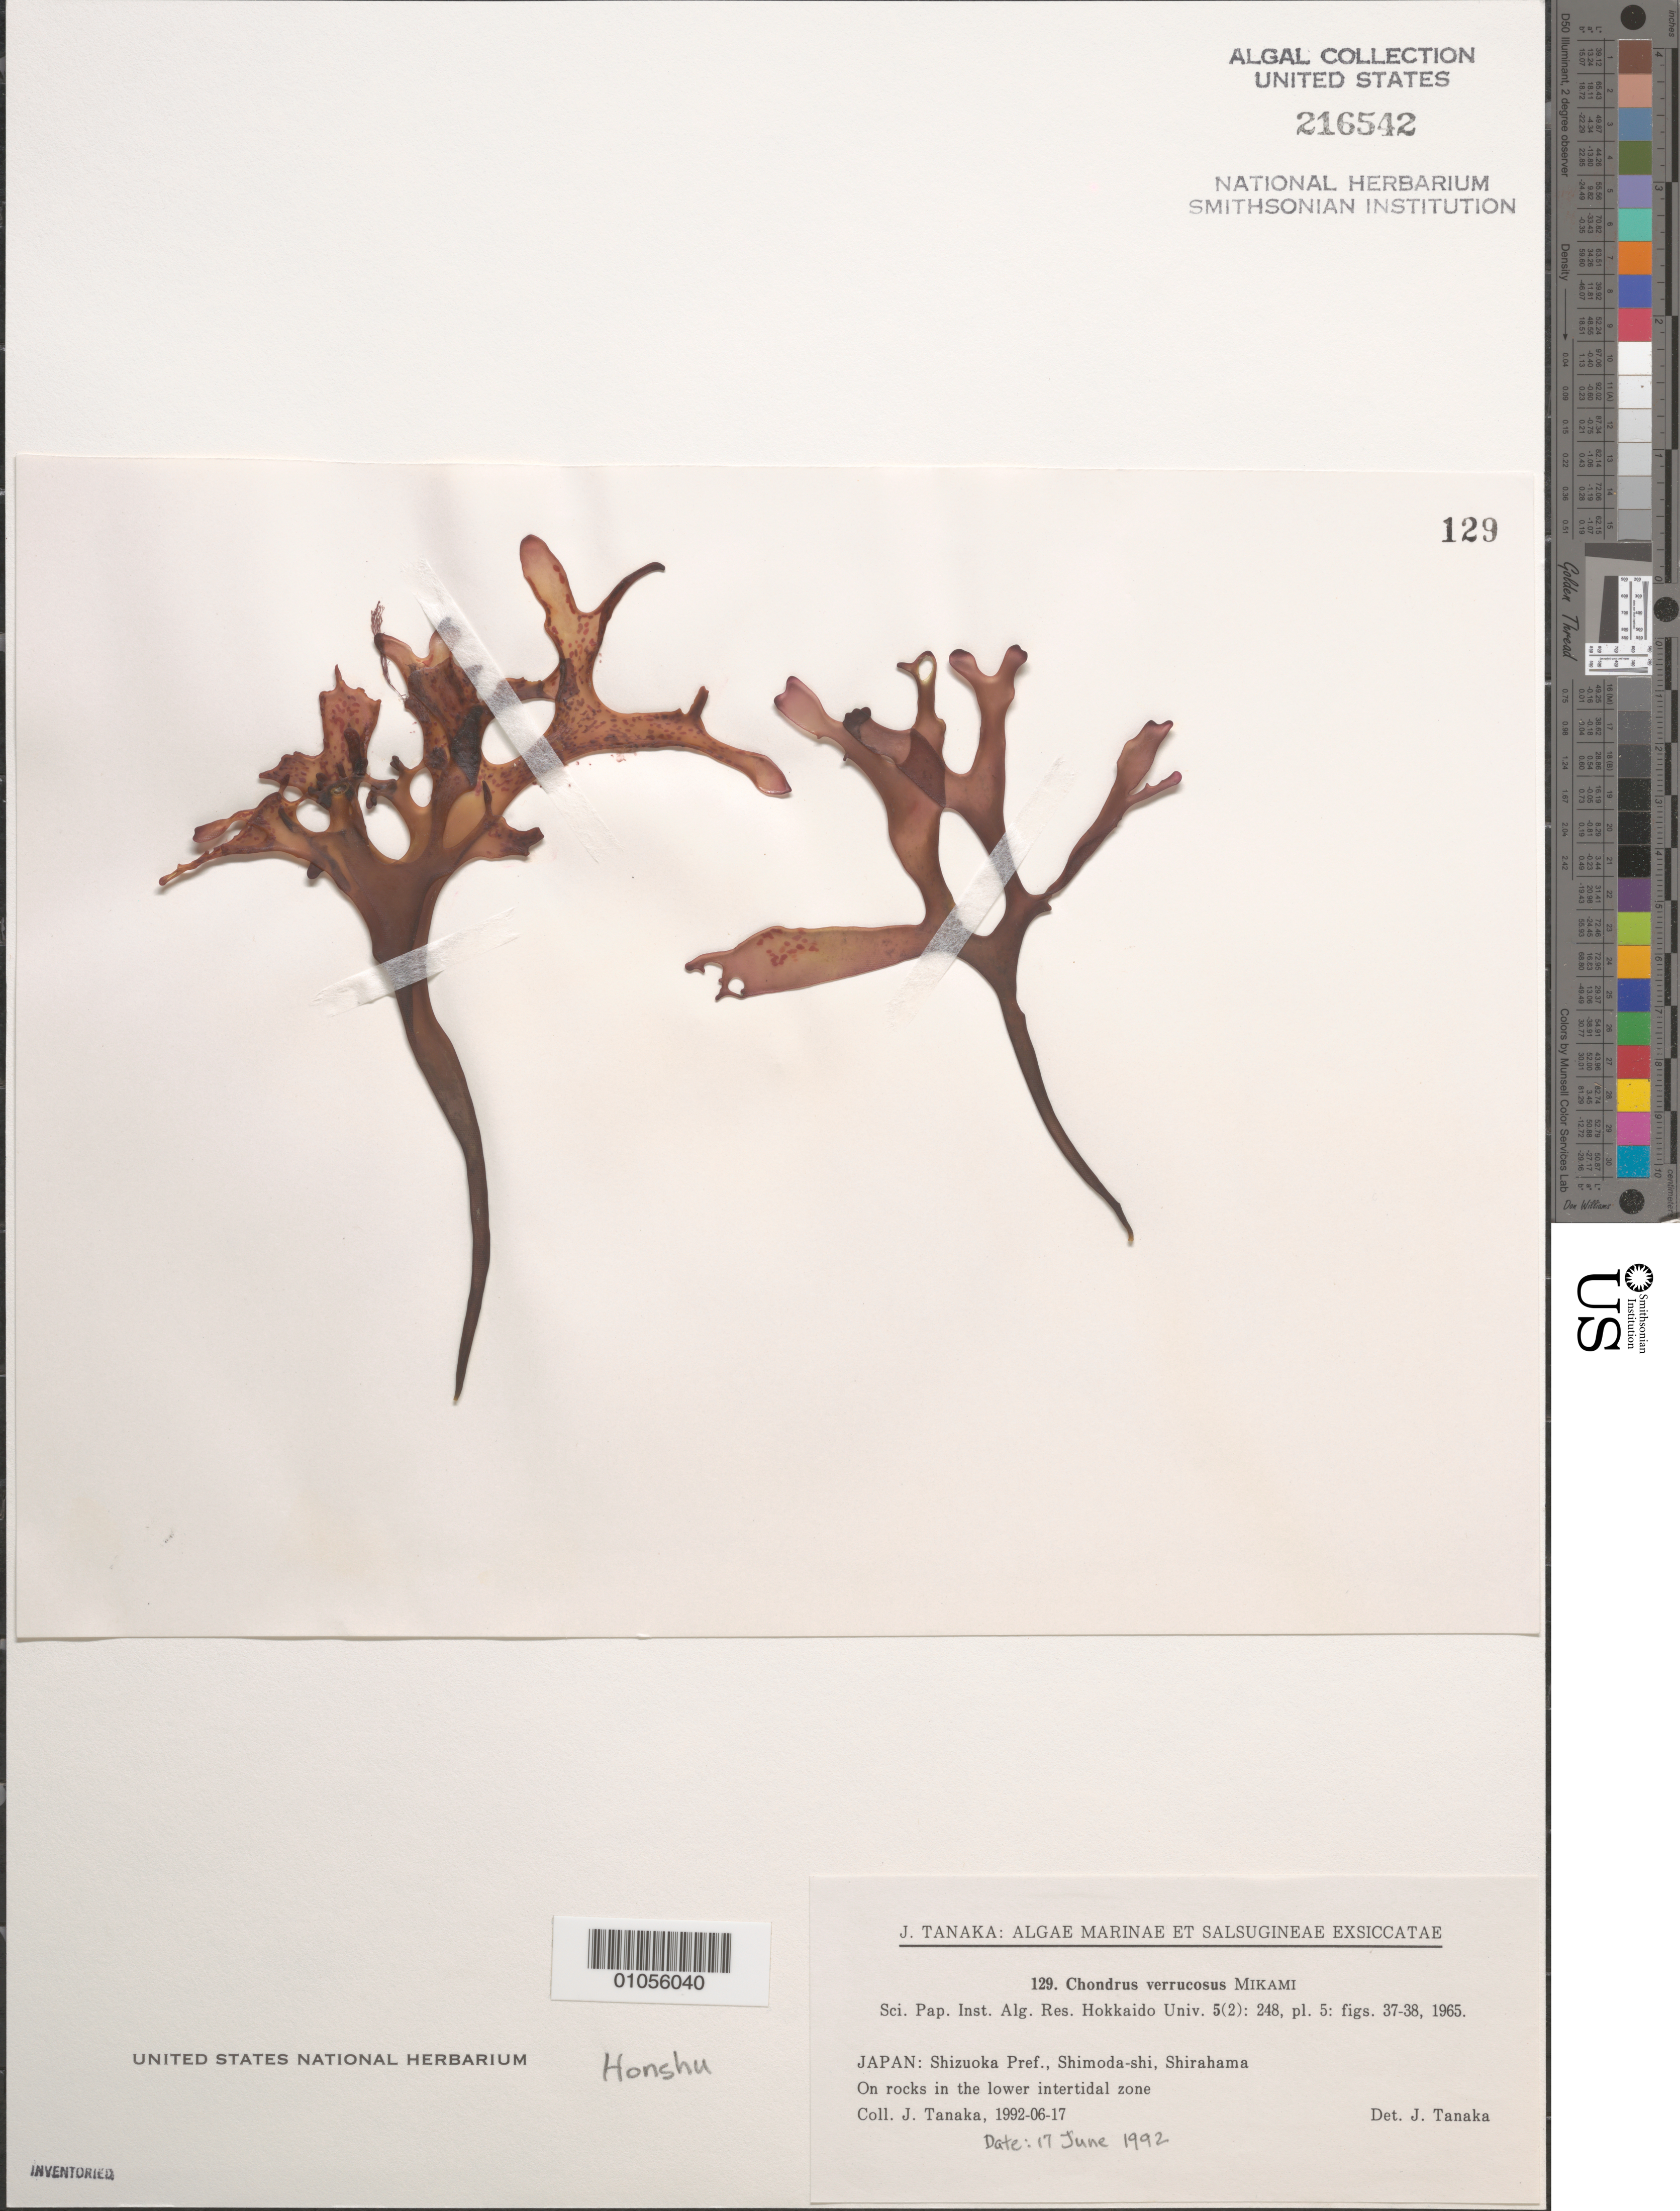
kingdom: Plantae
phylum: Rhodophyta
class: Florideophyceae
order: Gigartinales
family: Gigartinaceae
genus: Chondrus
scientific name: Chondrus verrucosus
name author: Mikami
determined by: Tanaka, J.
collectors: J. Tanaka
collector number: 129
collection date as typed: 17 Jun 1992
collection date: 1992-06-17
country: Japan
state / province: Sizuoka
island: Honshu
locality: Shimoda-shi, Shirahama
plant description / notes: Tanaka, J., Algae Marinae et Salsugineae Exsiccatae, Fasc. VI (nos. 126-150), 1993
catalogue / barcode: US 216542